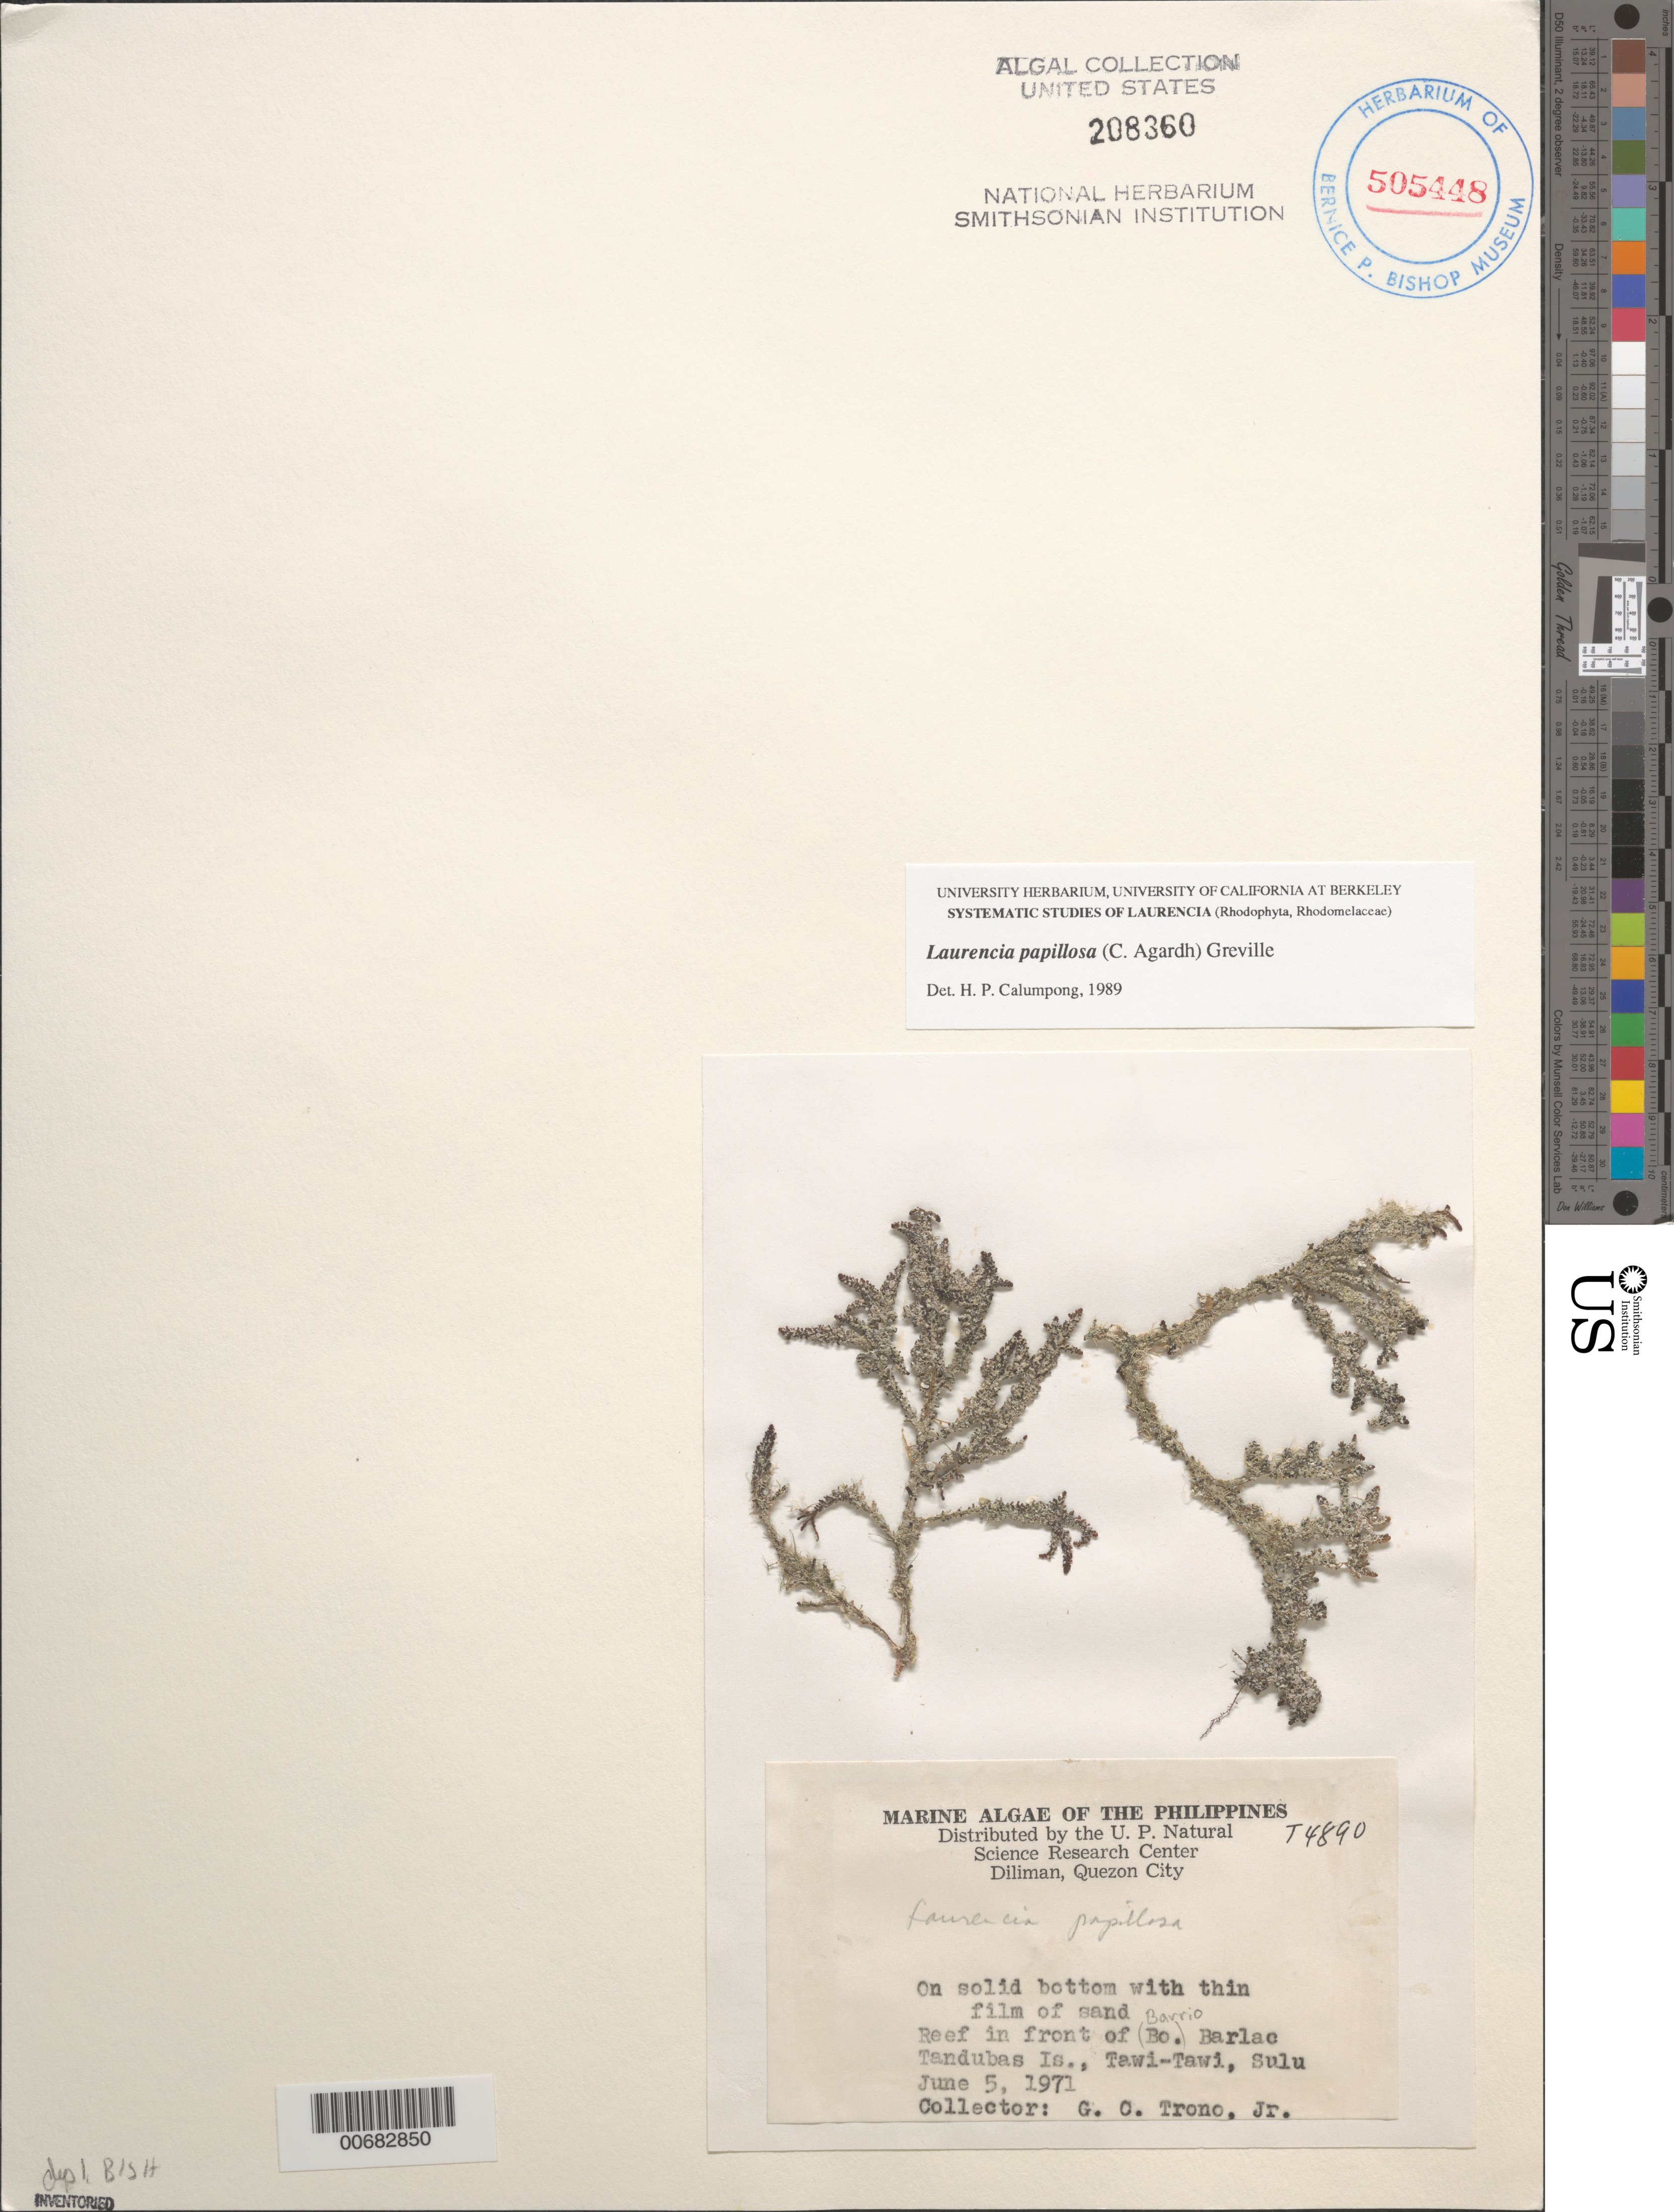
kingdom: Plantae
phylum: Rhodophyta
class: Florideophyceae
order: Ceramiales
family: Rhodomelaceae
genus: Palisada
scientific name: Palisada perforata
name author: (Bory) K.W. Nam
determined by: Algae name updating Project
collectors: G. Trono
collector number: T4890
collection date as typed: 05 Jun 1971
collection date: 1971-06-05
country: Philippines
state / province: Muslim Mindanao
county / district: Tawi Tawi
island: Tandubas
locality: Reef in front of Barrio Barlac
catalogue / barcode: US 208360